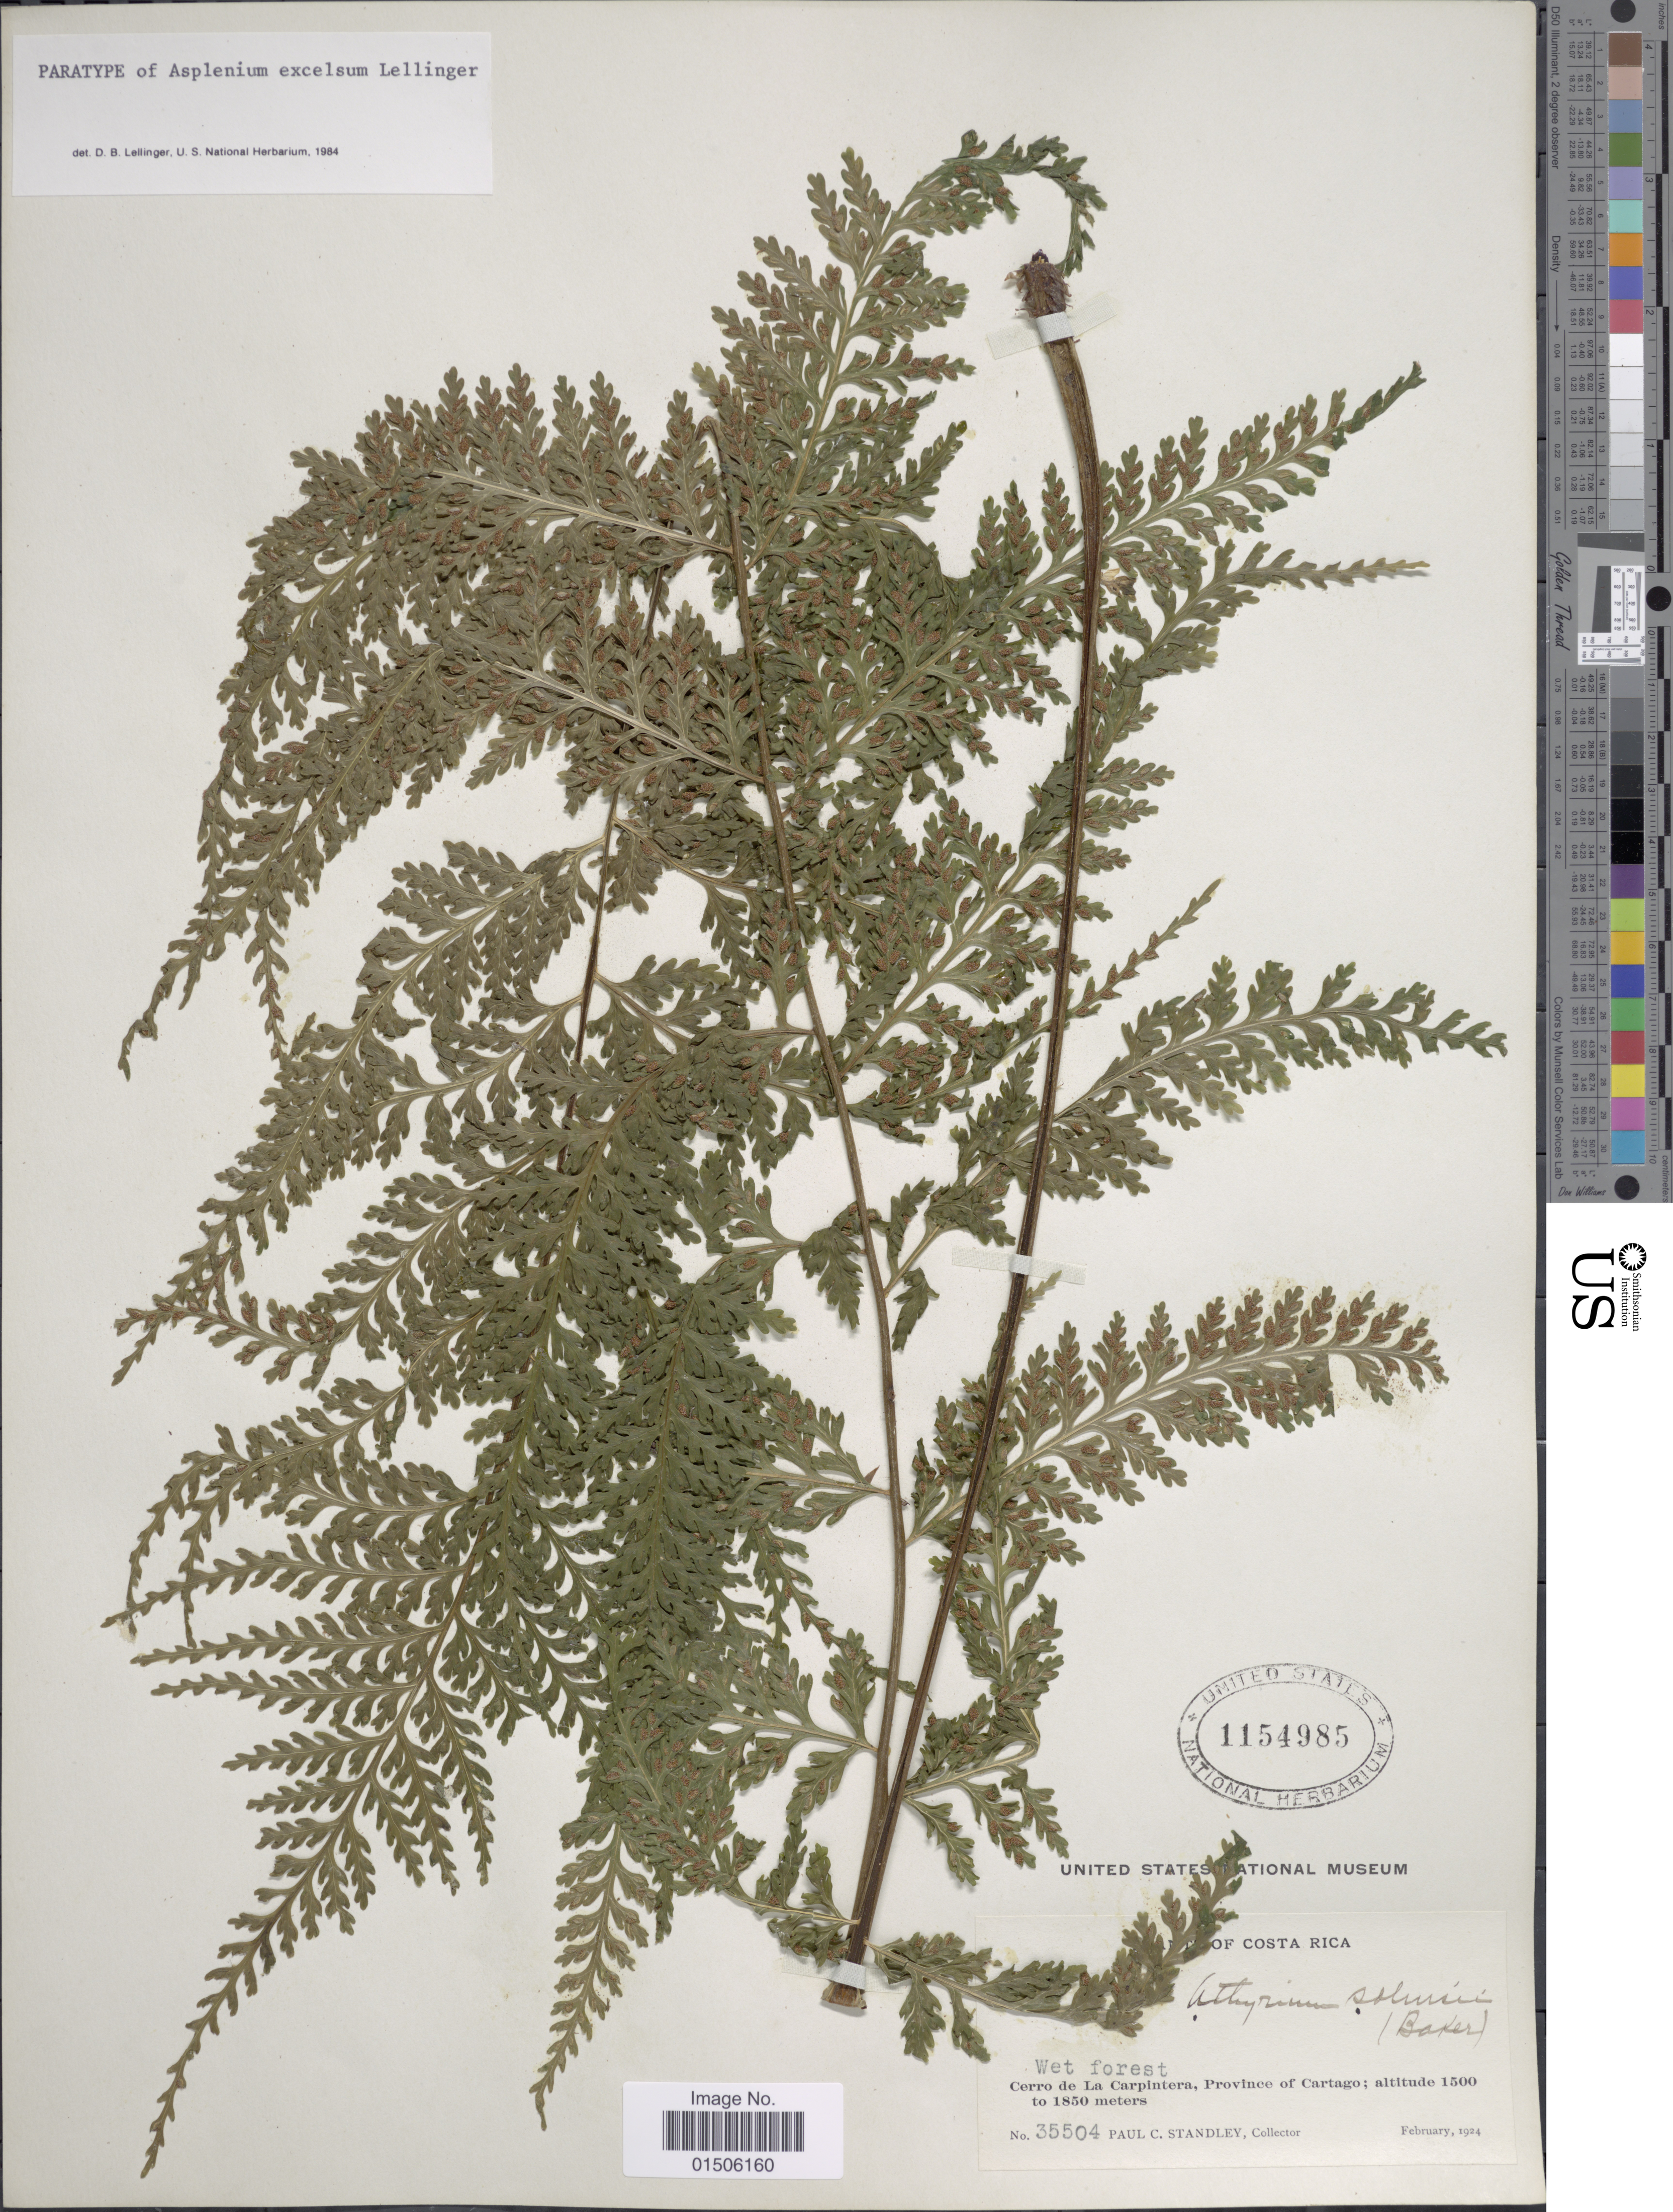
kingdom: Plantae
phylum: Tracheophyta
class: Polypodiopsida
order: Polypodiales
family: Aspleniaceae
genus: Asplenium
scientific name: Asplenium excelsum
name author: Lellinger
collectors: P. C. Standley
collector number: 35504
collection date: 1924-02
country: Costa Rica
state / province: Cartago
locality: Moist forest, Cerro de La Carpintera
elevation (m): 1500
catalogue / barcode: US 1154985